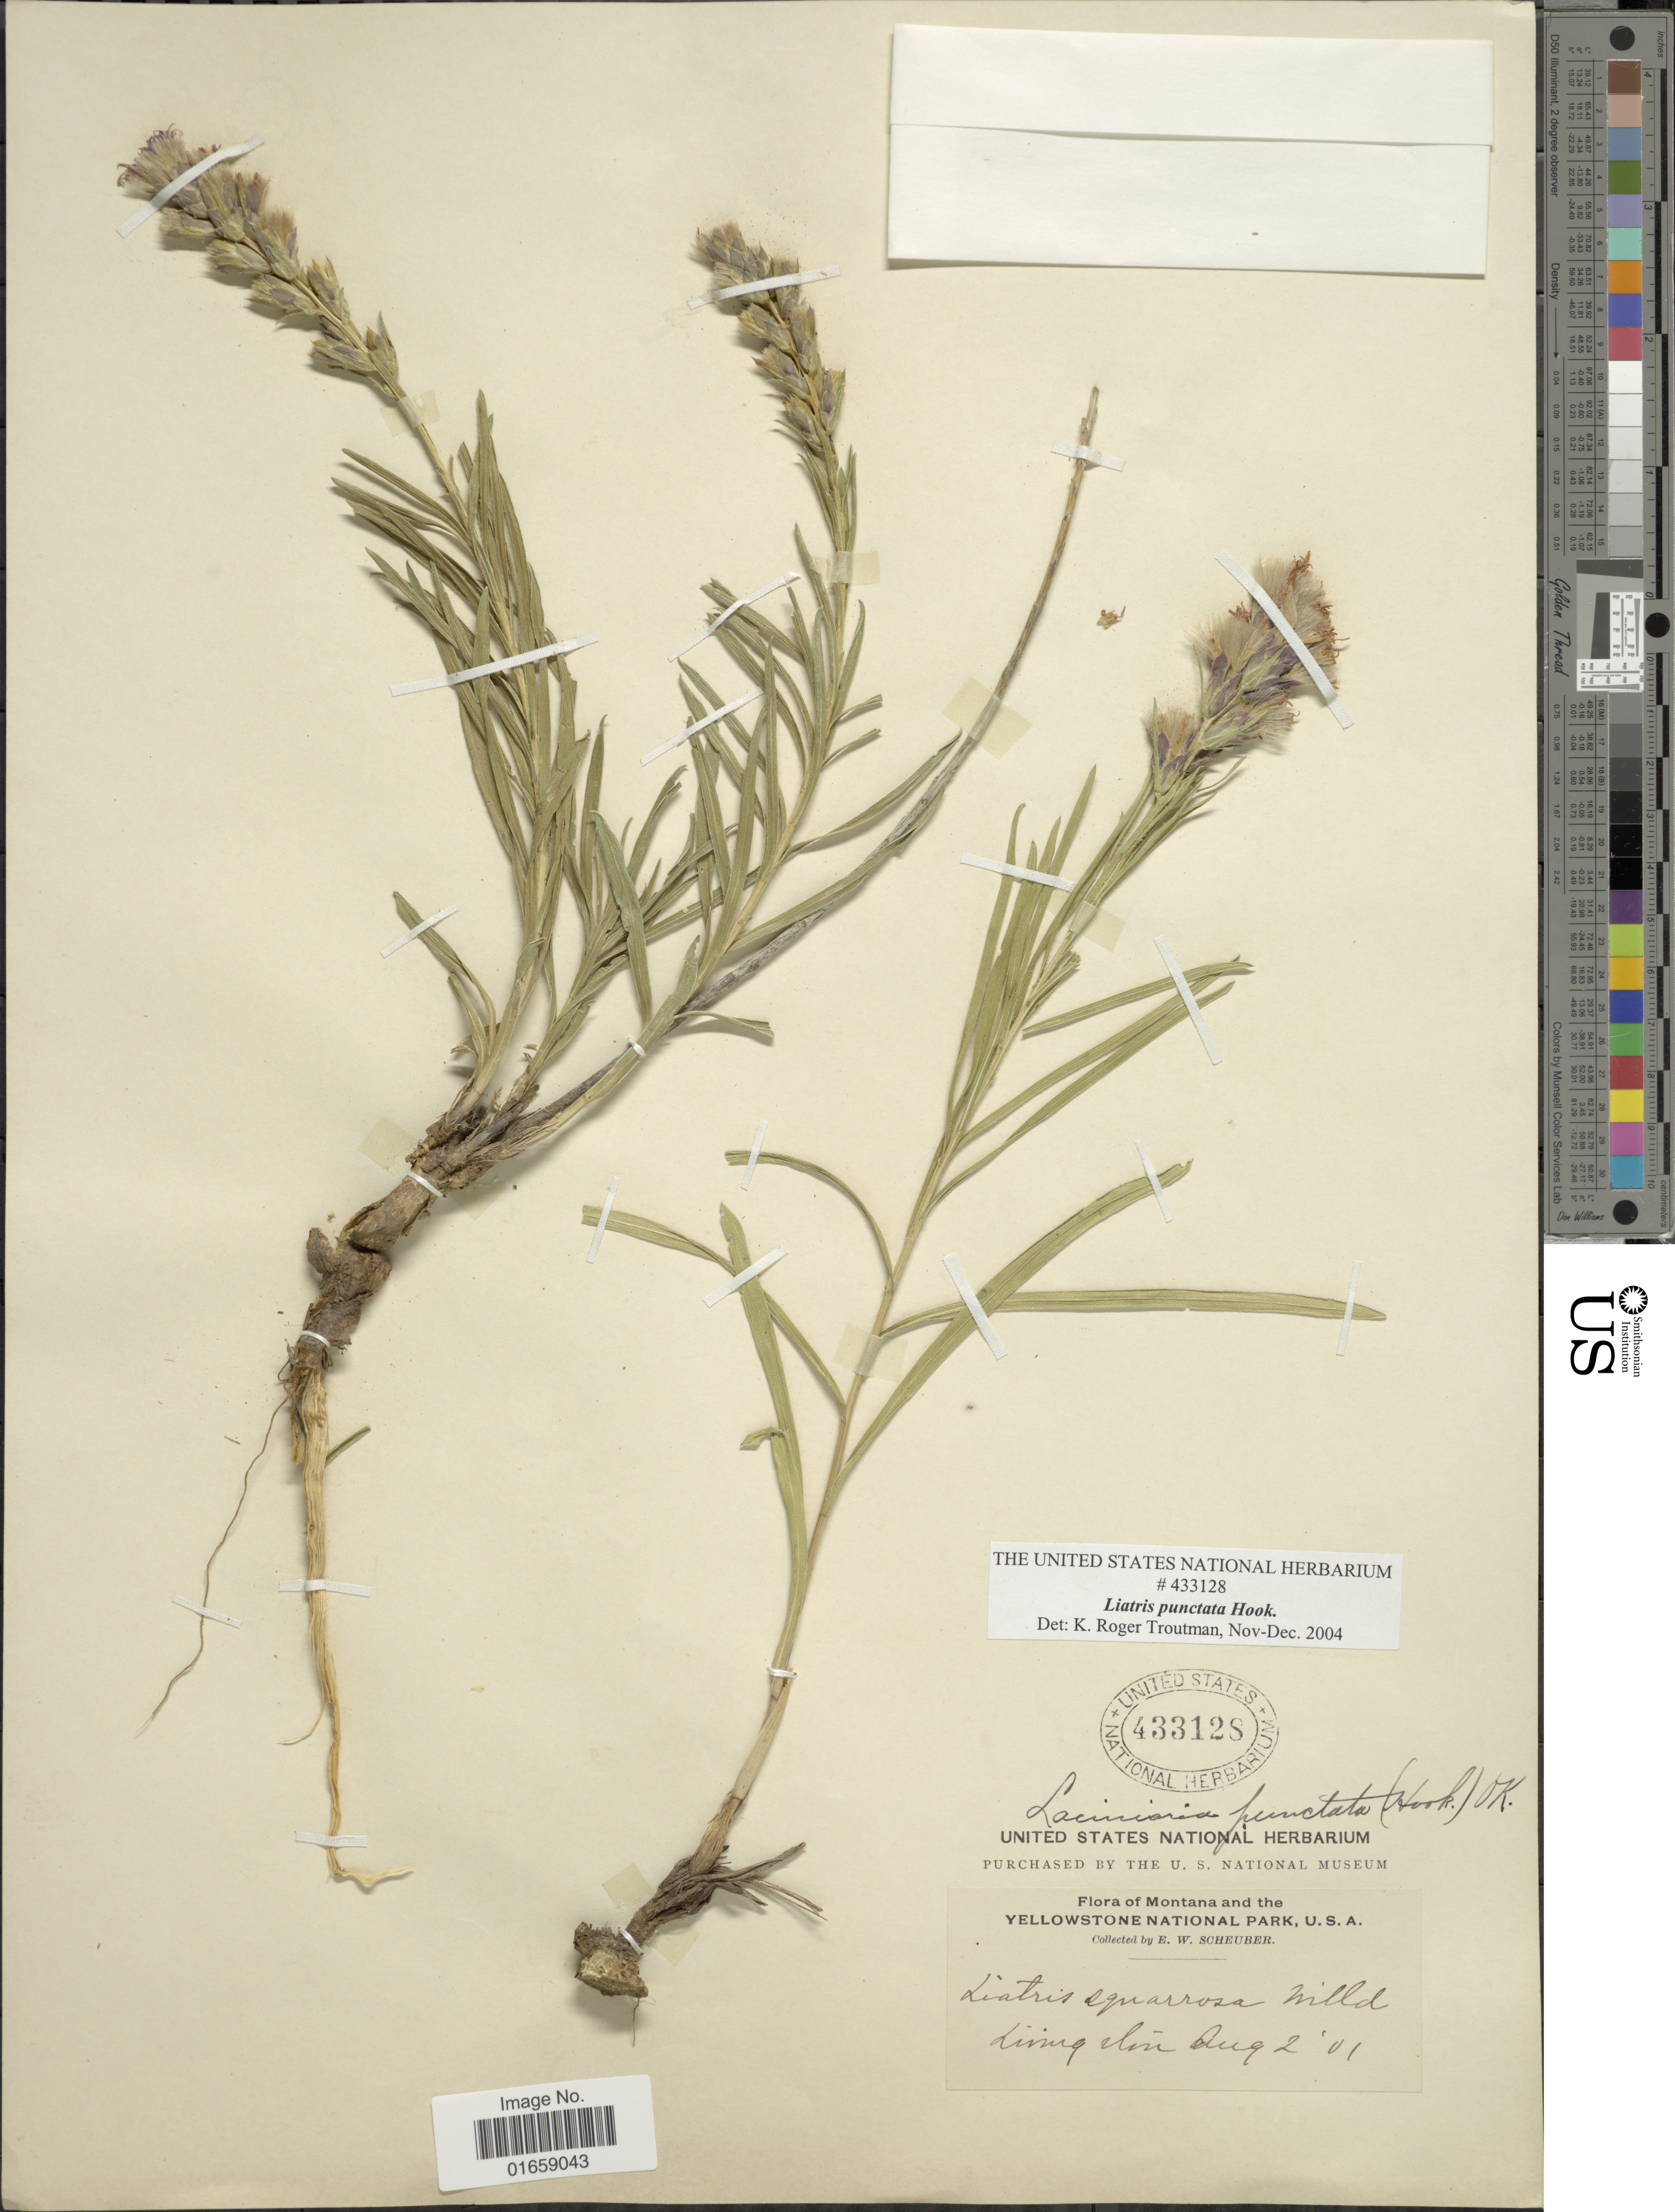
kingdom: Plantae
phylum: Tracheophyta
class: Magnoliopsida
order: Asterales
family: Asteraceae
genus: Liatris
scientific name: Liatris punctata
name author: Hook.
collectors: E. Scheuber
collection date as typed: Transcribed d/m/y: 2/8/1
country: United States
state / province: Montana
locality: The Yellowstone National Park, Livingston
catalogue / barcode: US 433128